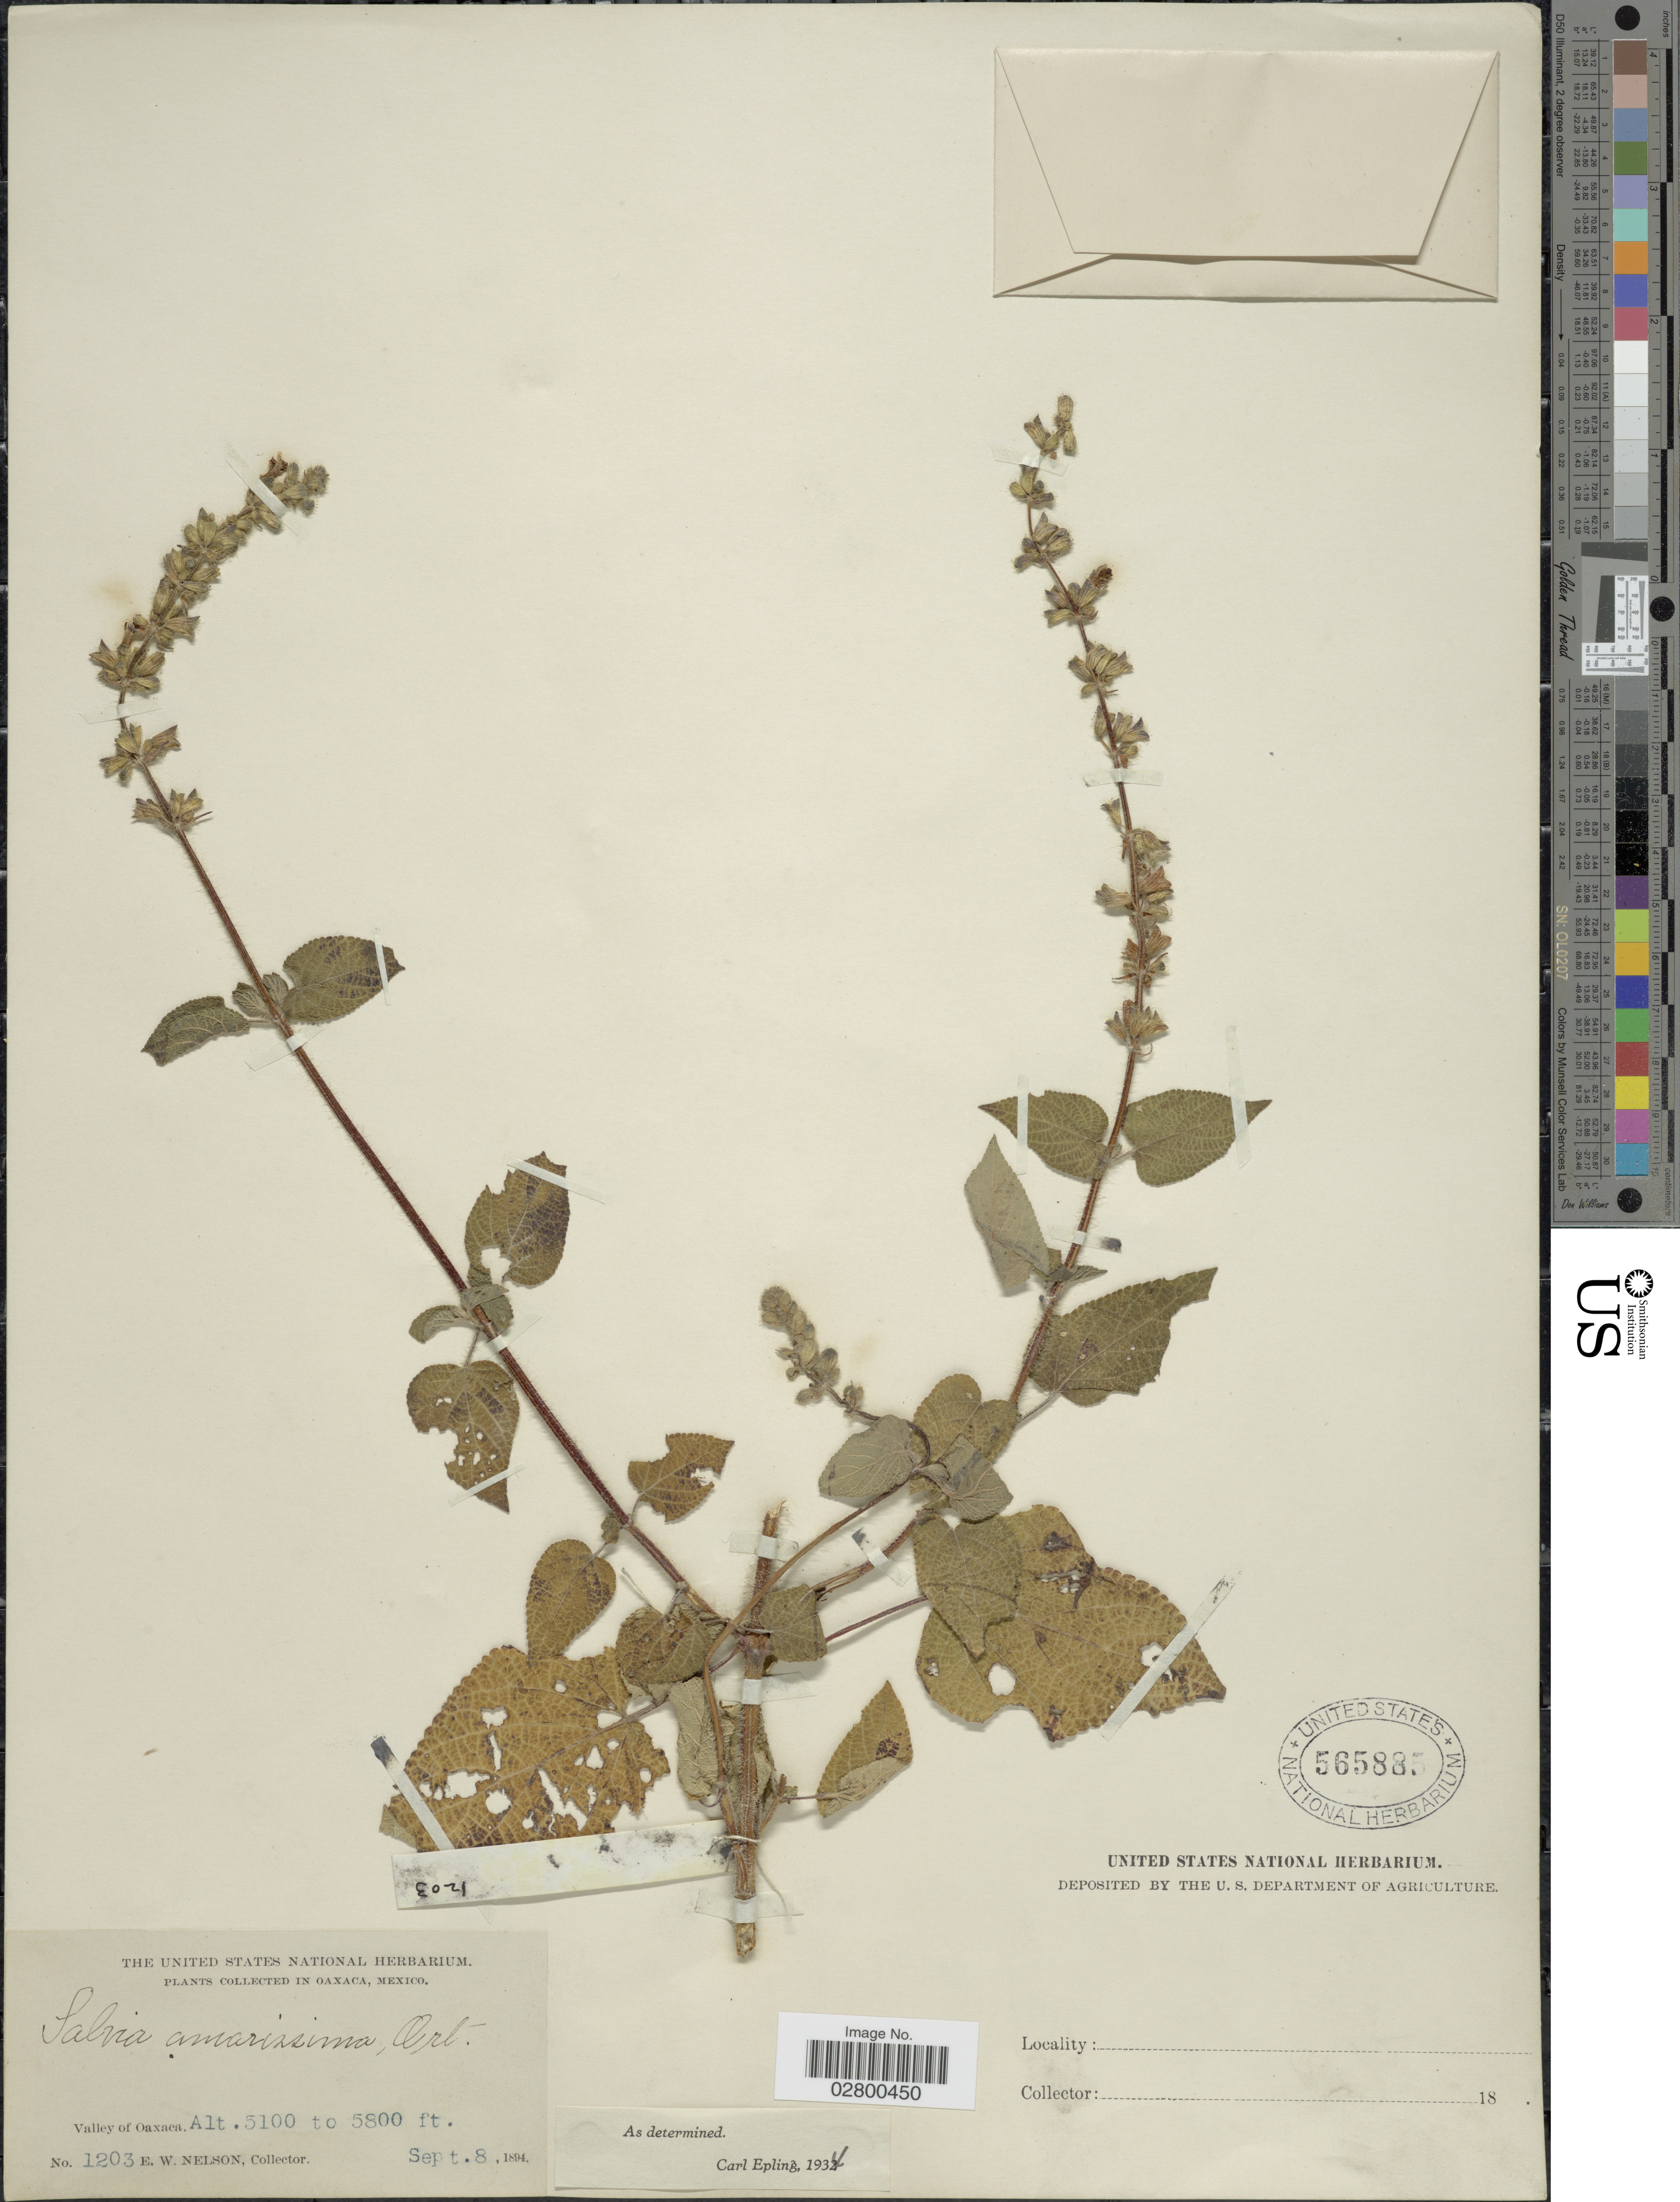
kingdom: Plantae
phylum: Tracheophyta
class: Magnoliopsida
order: Lamiales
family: Lamiaceae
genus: Salvia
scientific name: Salvia amarissima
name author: Orteg.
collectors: E. W. Nelson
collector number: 1203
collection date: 1894-09-08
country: Mexico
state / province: Oaxaca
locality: In Oaxaca. Valley of Oaxaca.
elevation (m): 1554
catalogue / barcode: US 565885